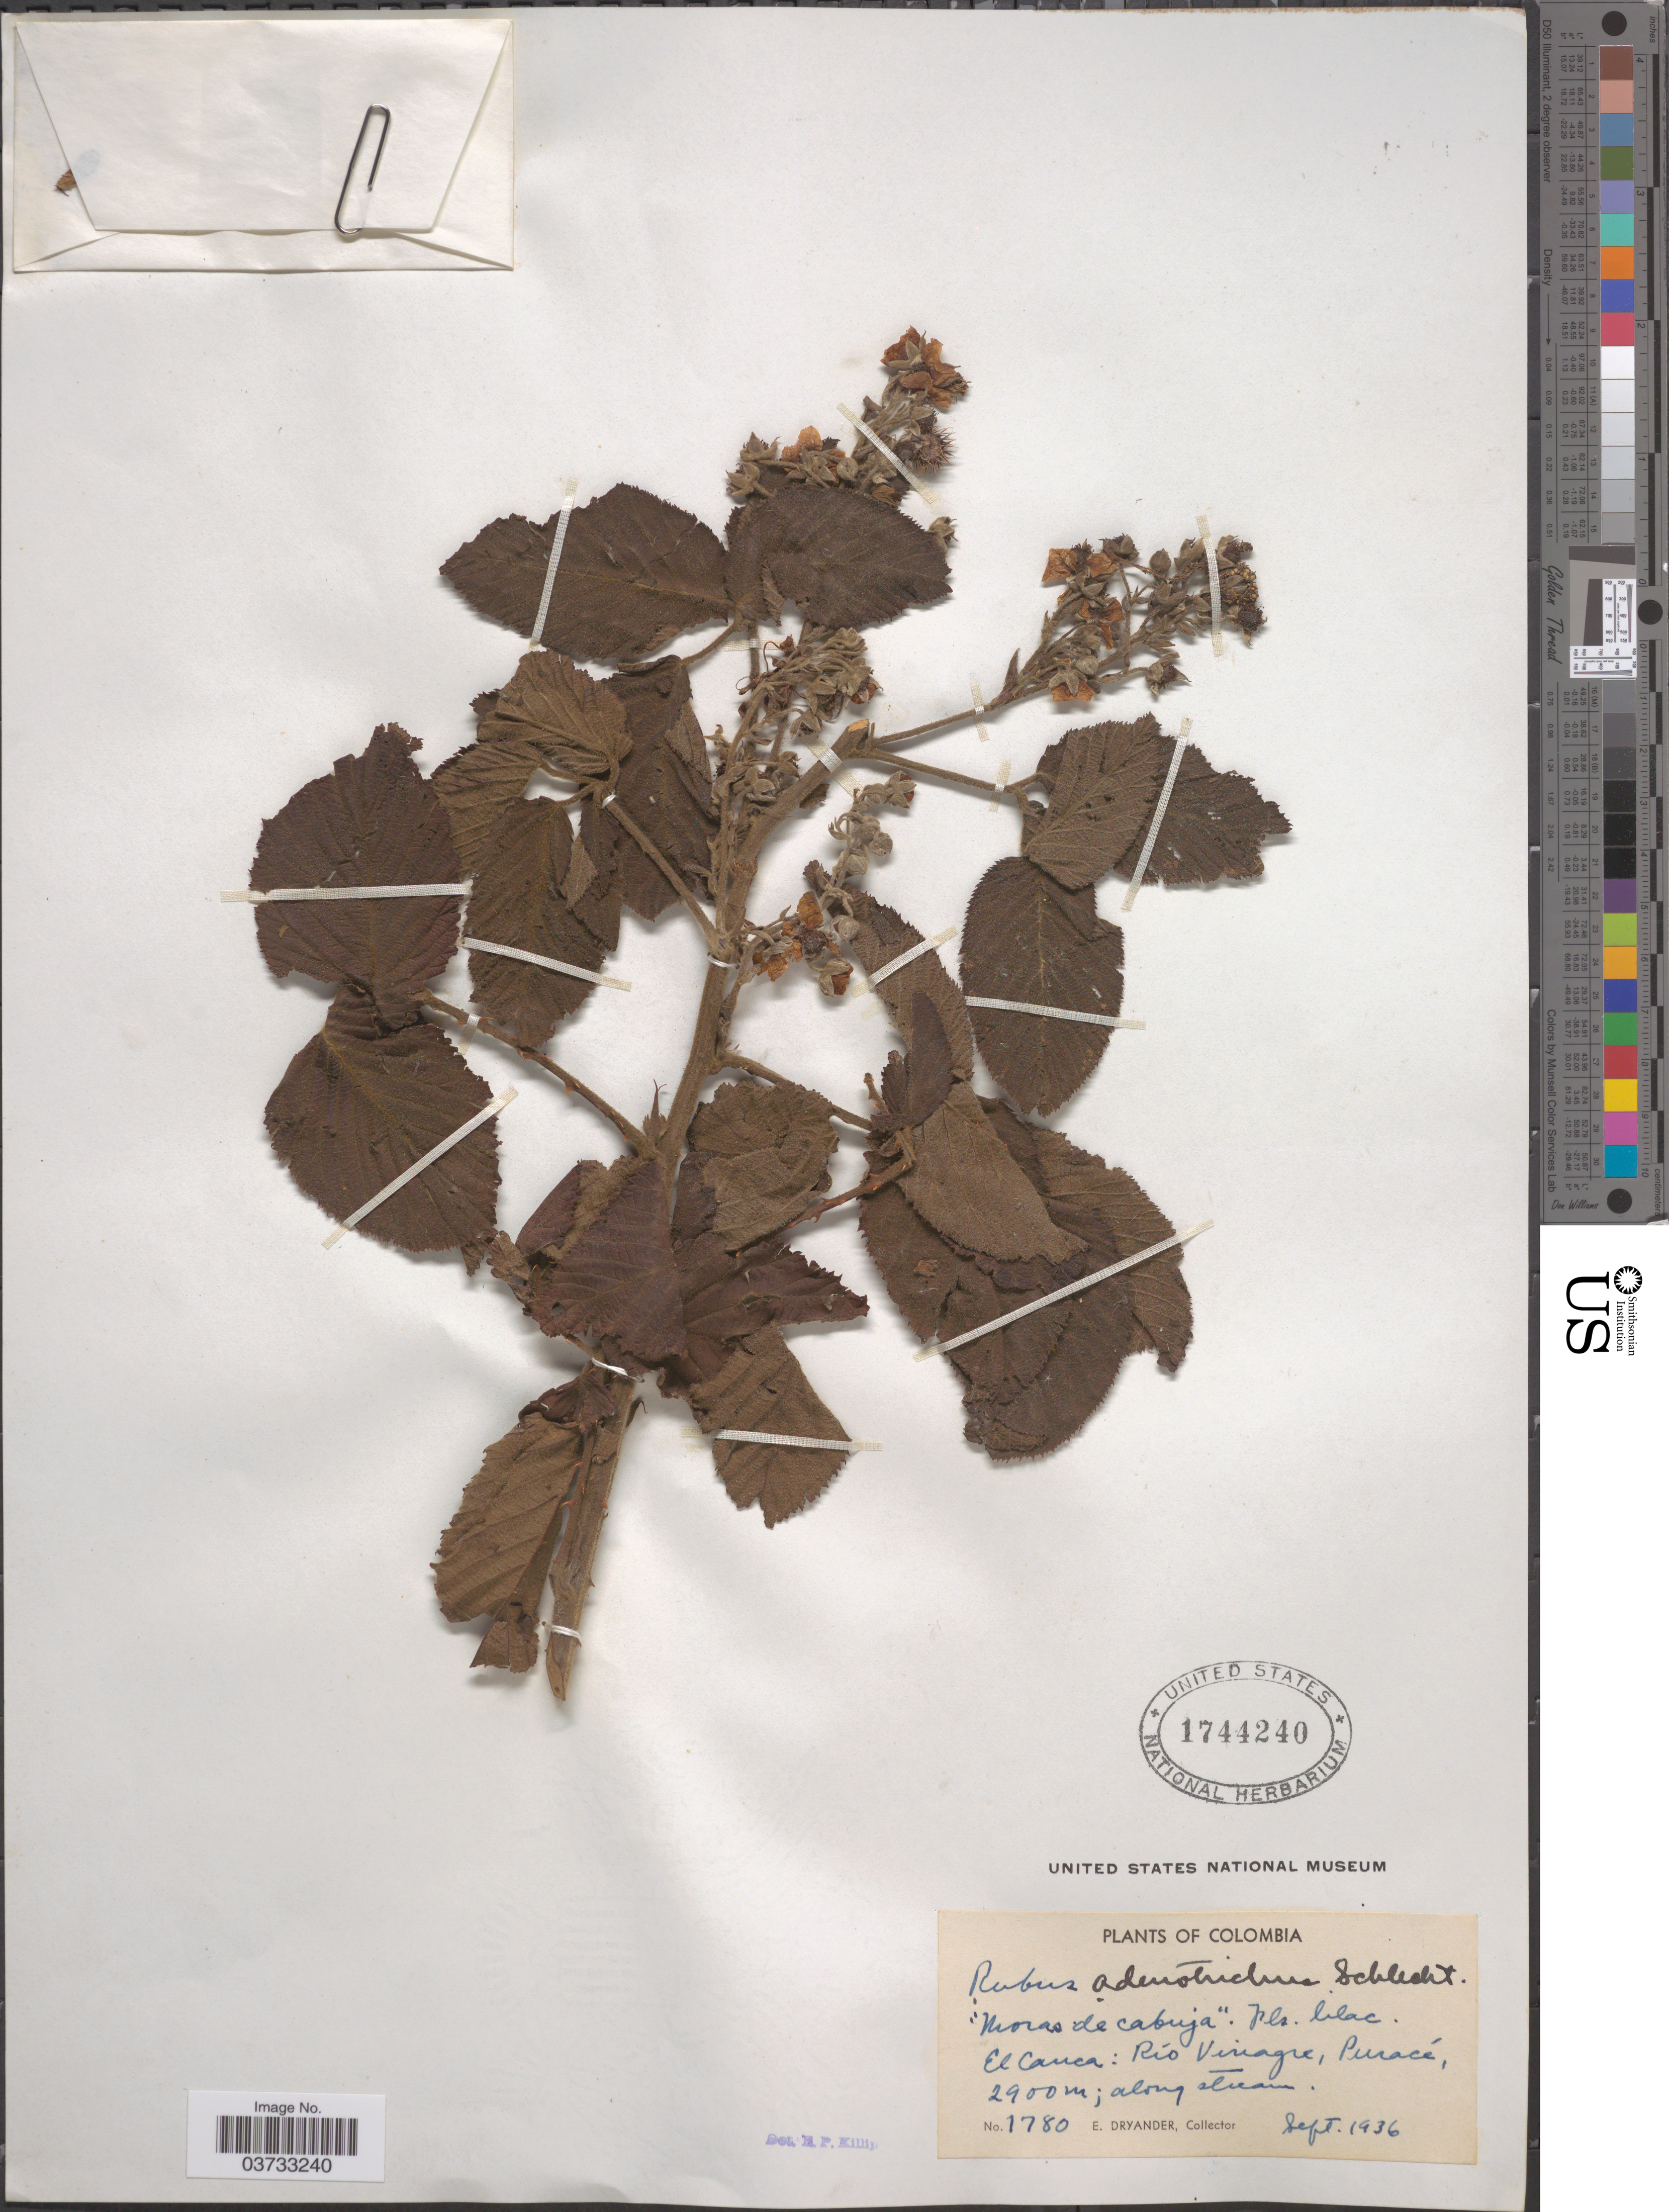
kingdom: Plantae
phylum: Tracheophyta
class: Magnoliopsida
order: Rosales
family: Rosaceae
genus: Rubus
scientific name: Rubus adenotrichos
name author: Schltdl.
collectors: E. Dryander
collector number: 1780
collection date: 1936-09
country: Colombia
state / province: Cauca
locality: El Cauca: Río Vinagre, Puracé.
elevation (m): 2900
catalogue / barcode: US 1744240